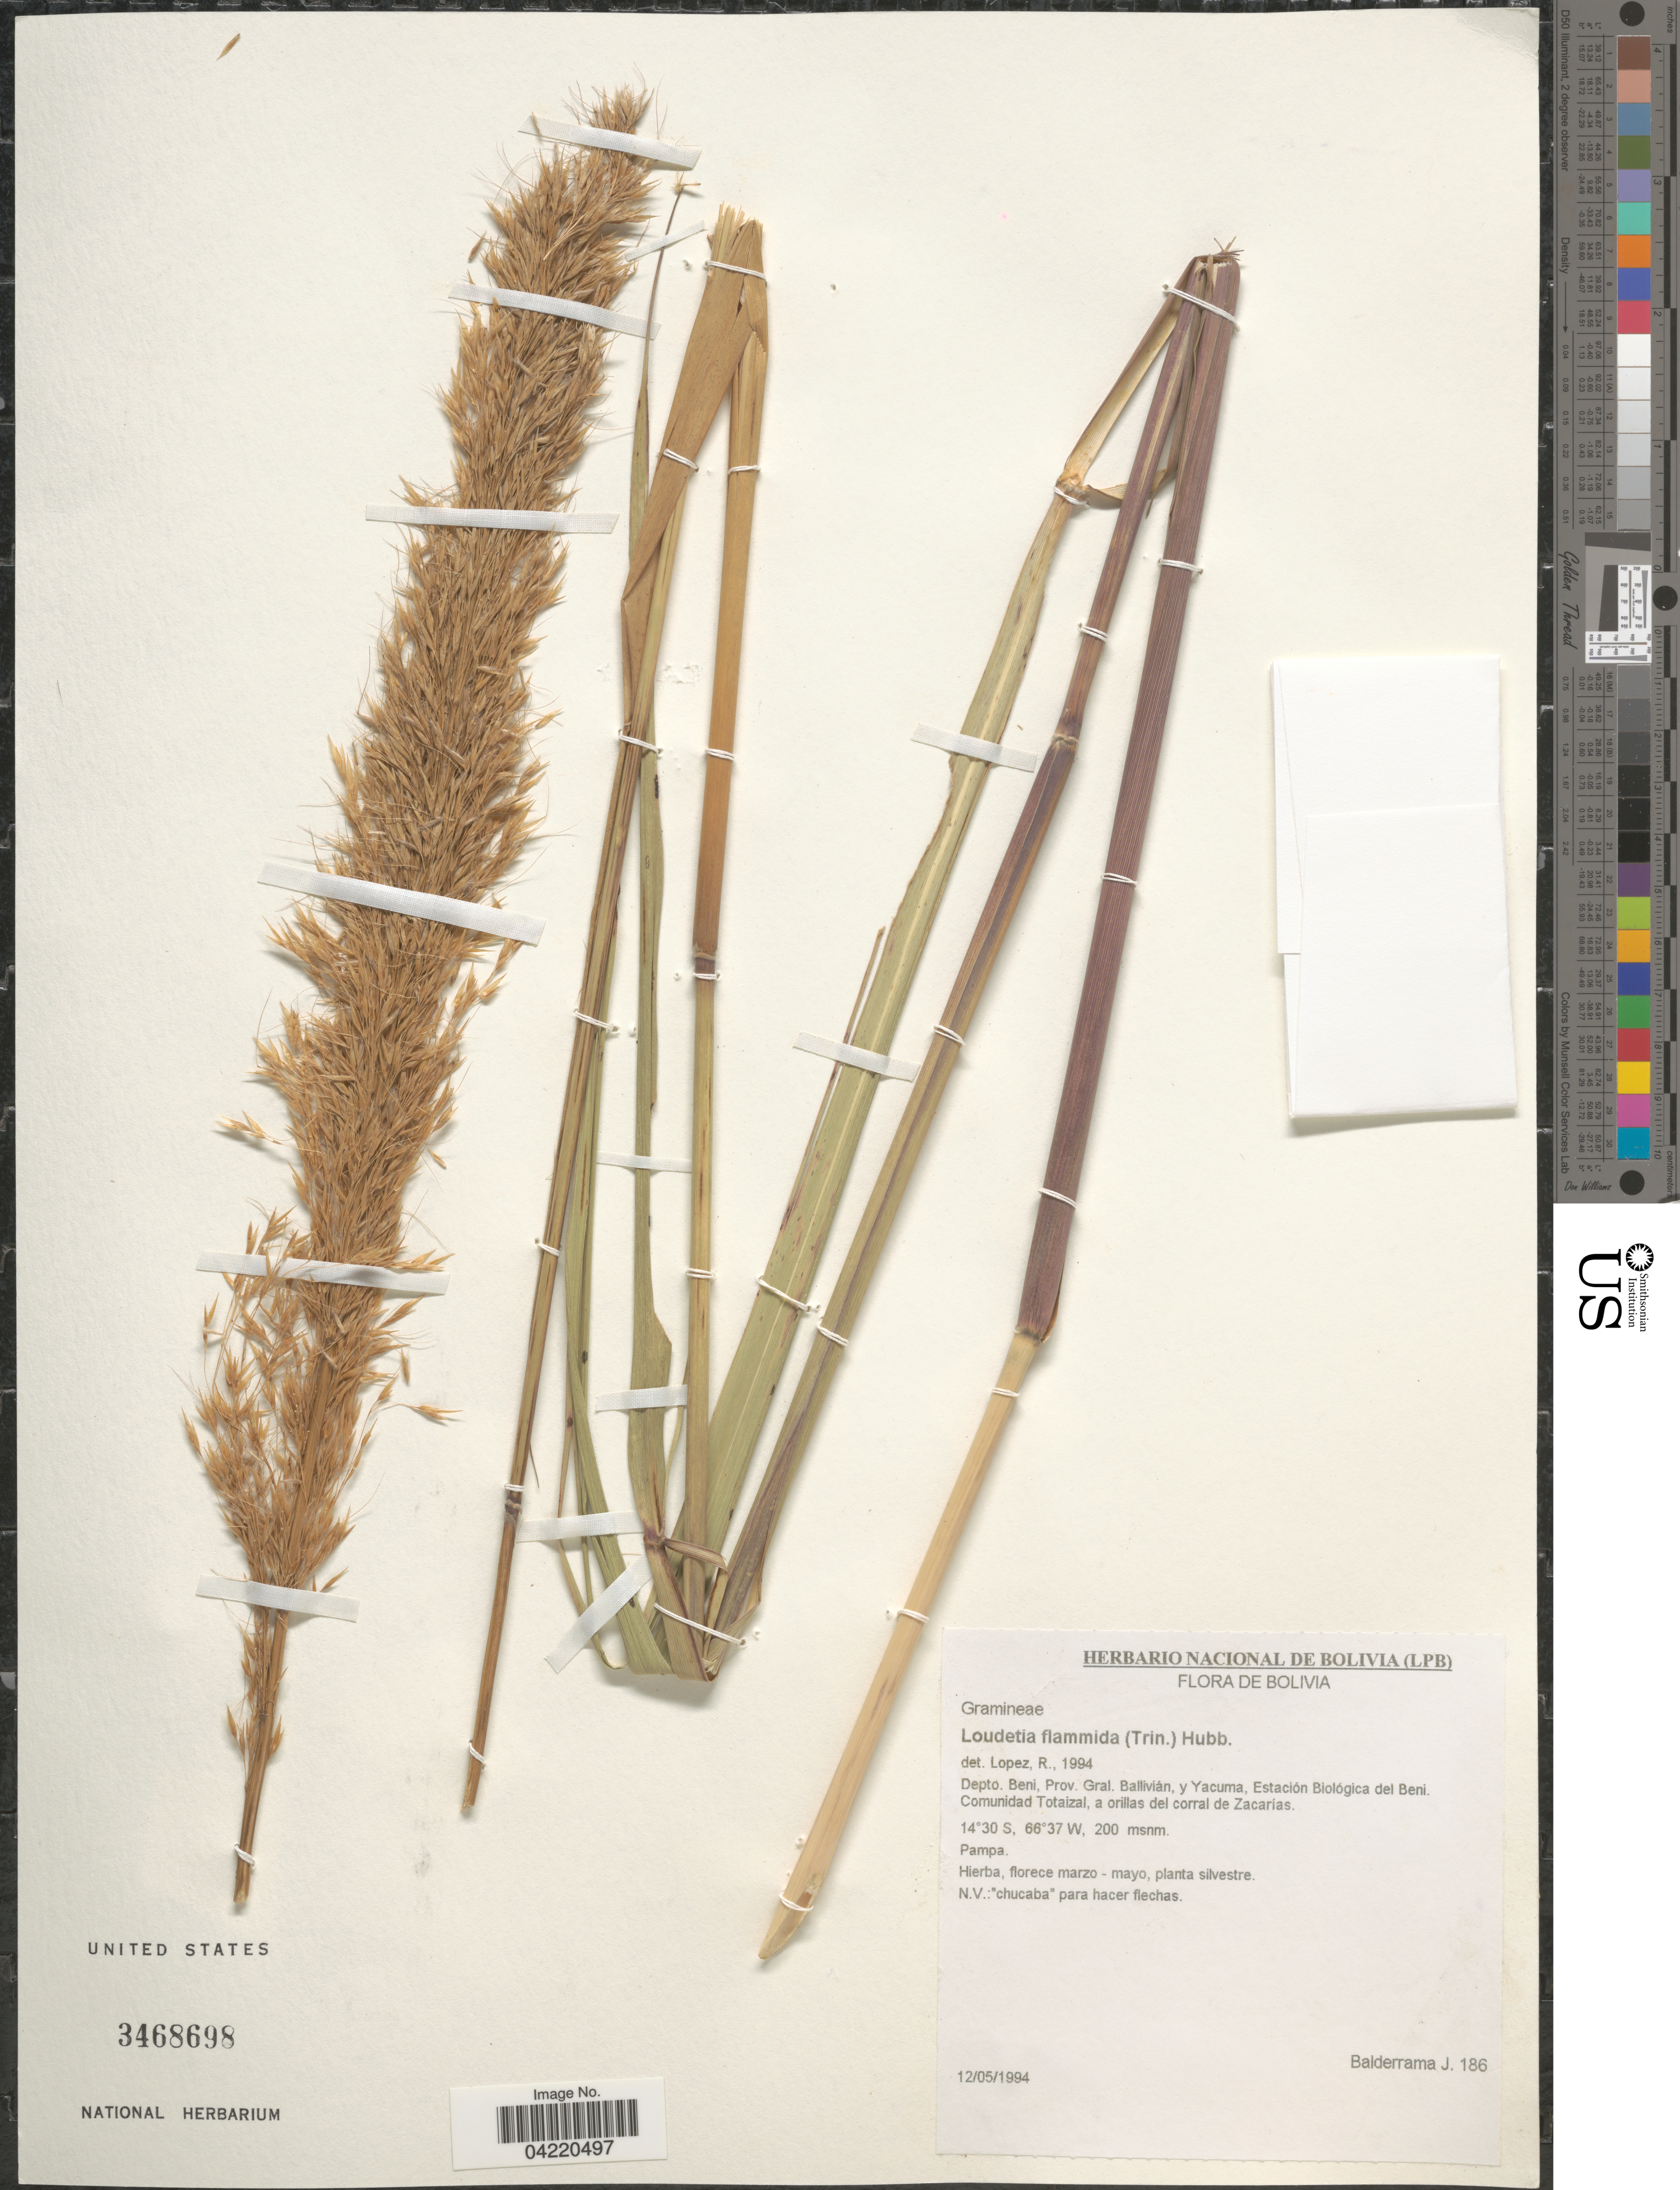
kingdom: Plantae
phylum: Tracheophyta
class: Liliopsida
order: Poales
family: Poaceae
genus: Loudetia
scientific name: Loudetia flammida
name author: (Trin.) C. E. Hubb.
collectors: J. Balderrama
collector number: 186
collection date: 1994-05-12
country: Bolivia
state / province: Beni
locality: Depto. Beni, Prov. Gral. Ballivián, y Yacuma, Estación Biológica del Beni. Comunidad Totaizal, a orillas del corral de Zacarias. Pampa.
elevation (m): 200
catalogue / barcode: US 3468698